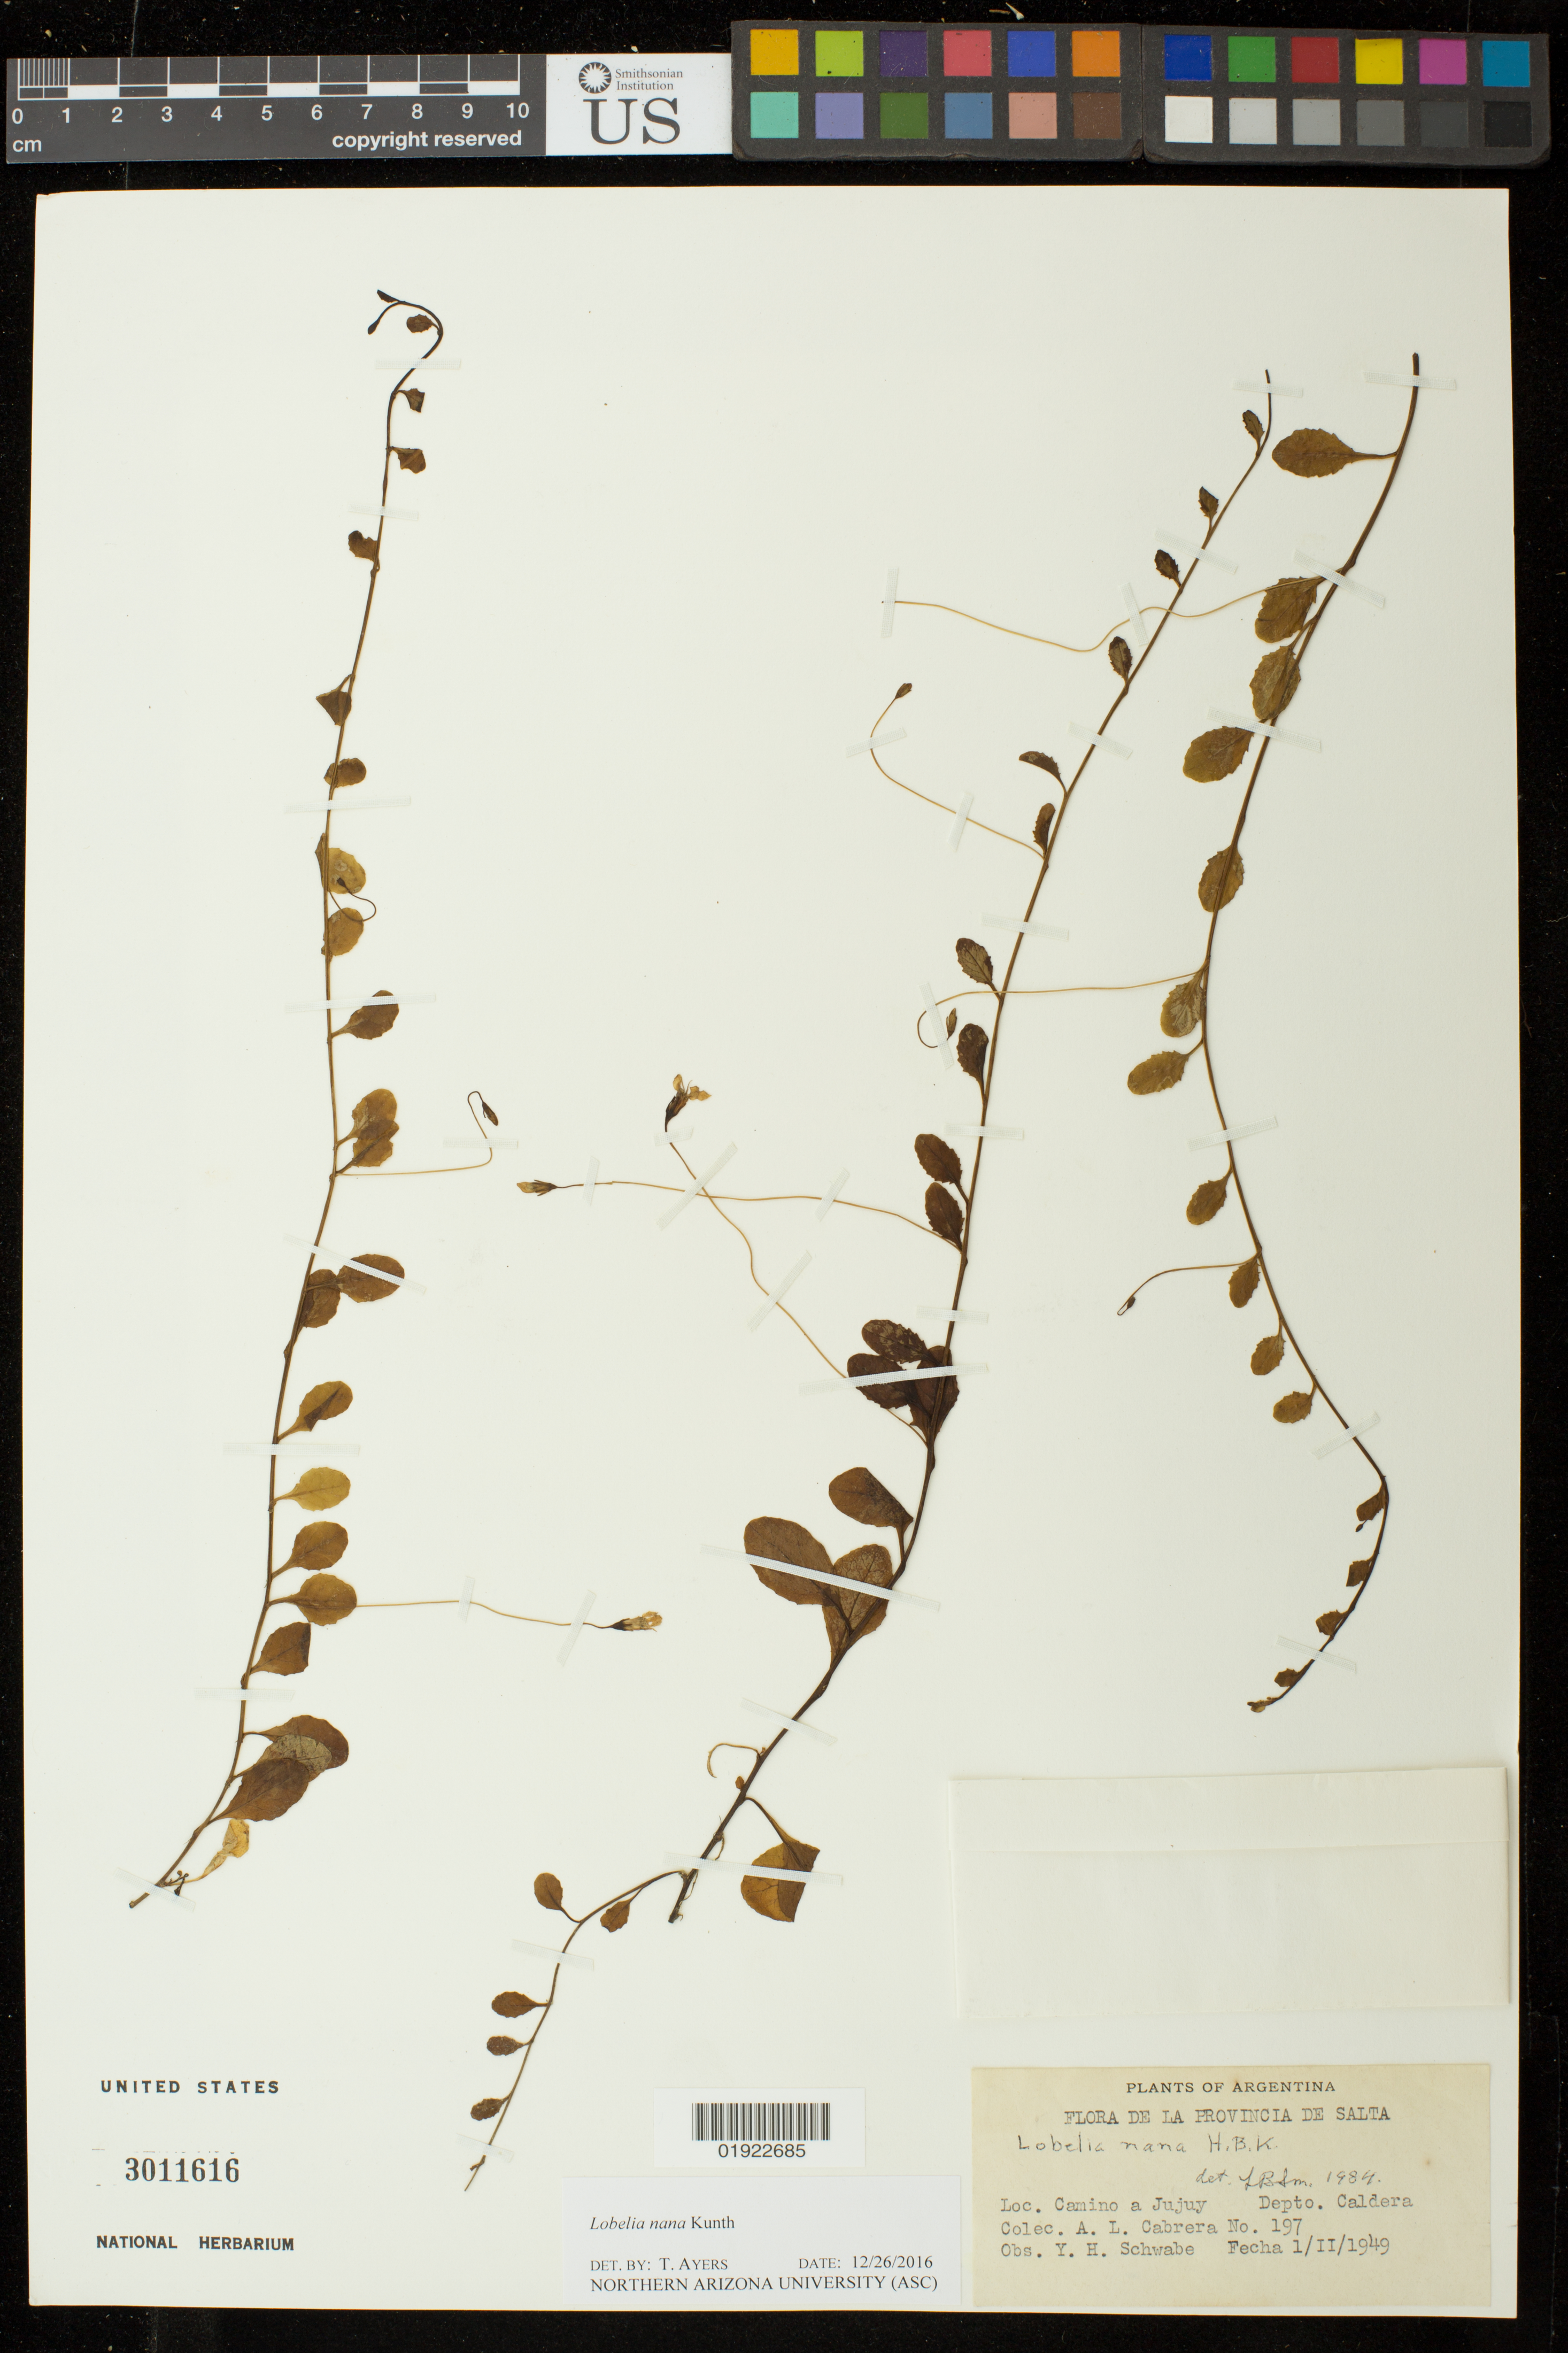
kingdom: Plantae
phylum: Tracheophyta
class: Magnoliopsida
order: Asterales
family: Campanulaceae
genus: Lobelia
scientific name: Lobelia nana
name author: Kunth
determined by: Ayers, Tina J.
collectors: A. L. Cabrera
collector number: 197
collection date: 1949-02-01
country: Argentina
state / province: Salta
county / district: Caldera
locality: Camino a Jujuy.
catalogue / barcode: US 3011616